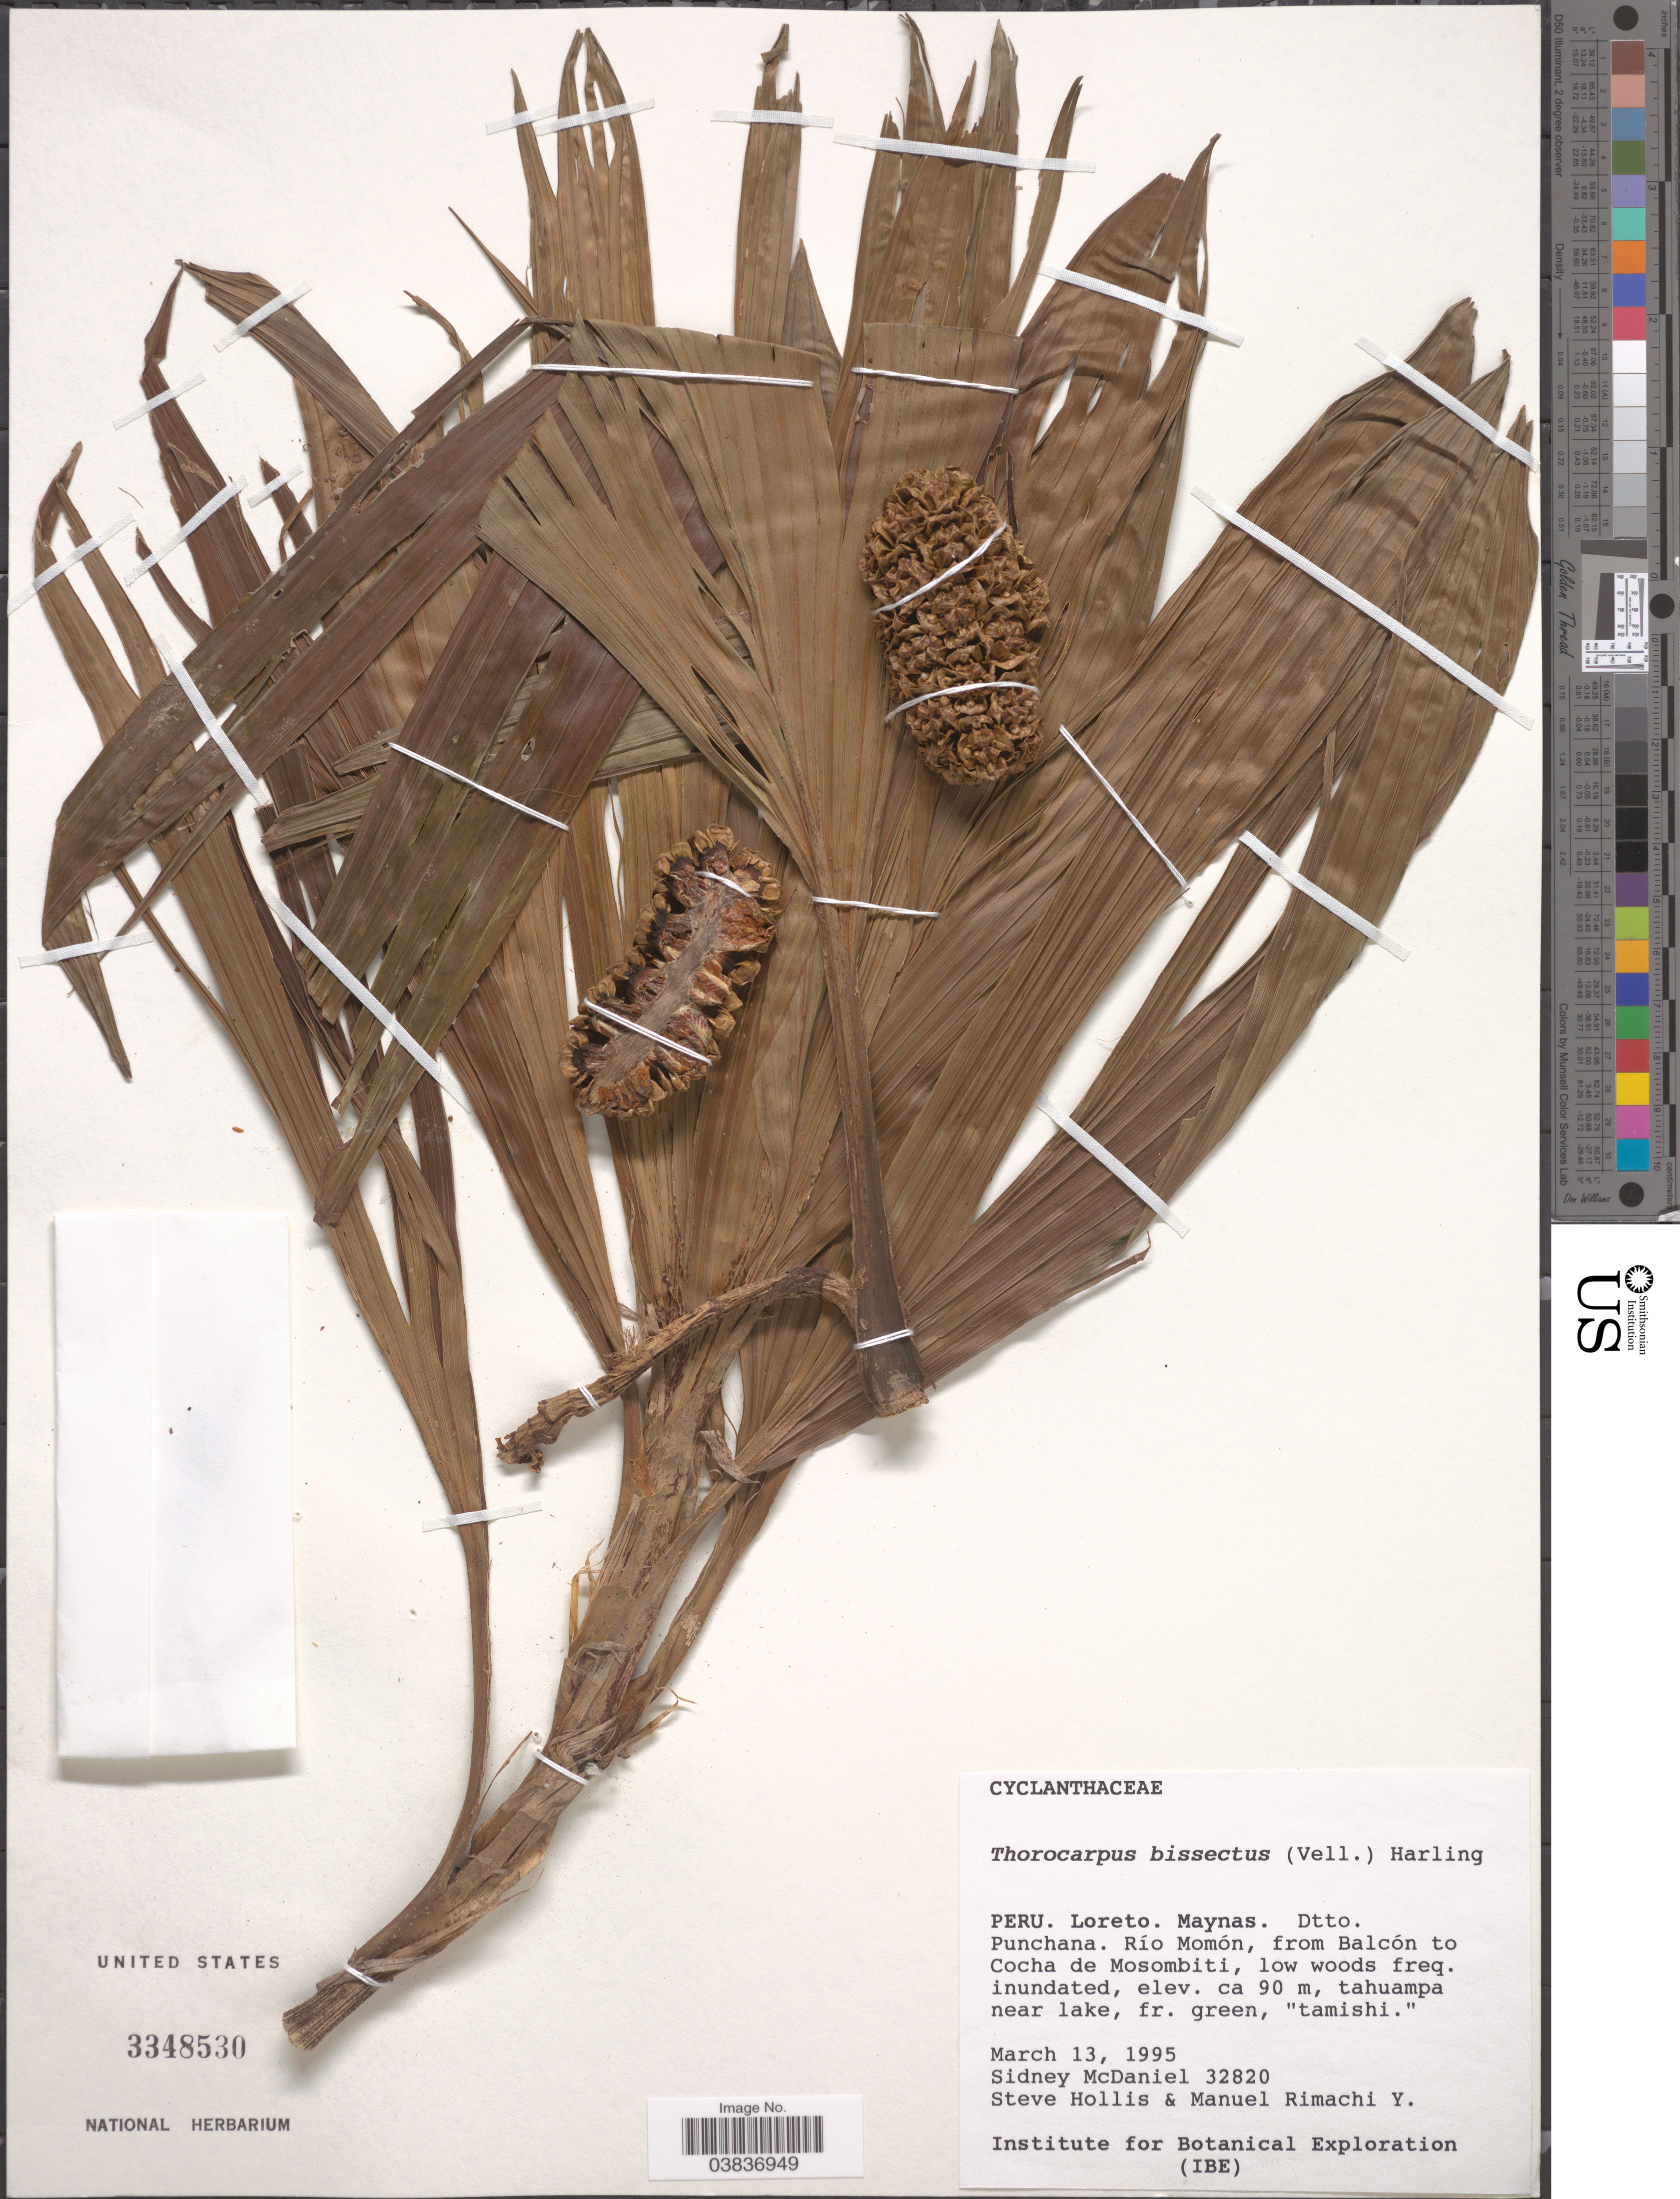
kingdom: Plantae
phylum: Tracheophyta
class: Liliopsida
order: Pandanales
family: Cyclanthaceae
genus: Thoracocarpus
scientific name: Thoracocarpus bissectus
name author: (Vell.) Harling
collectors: S. McDaniel, S. Hollis & M. Rimachi Y.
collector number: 32820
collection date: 1995-03-13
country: Peru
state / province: Loreto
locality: Maynas. Dtto. Puchana. Río Momón, from Balcón to Cocha de Mosombiti, tahuampa near lake.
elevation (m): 90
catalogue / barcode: US 3348530